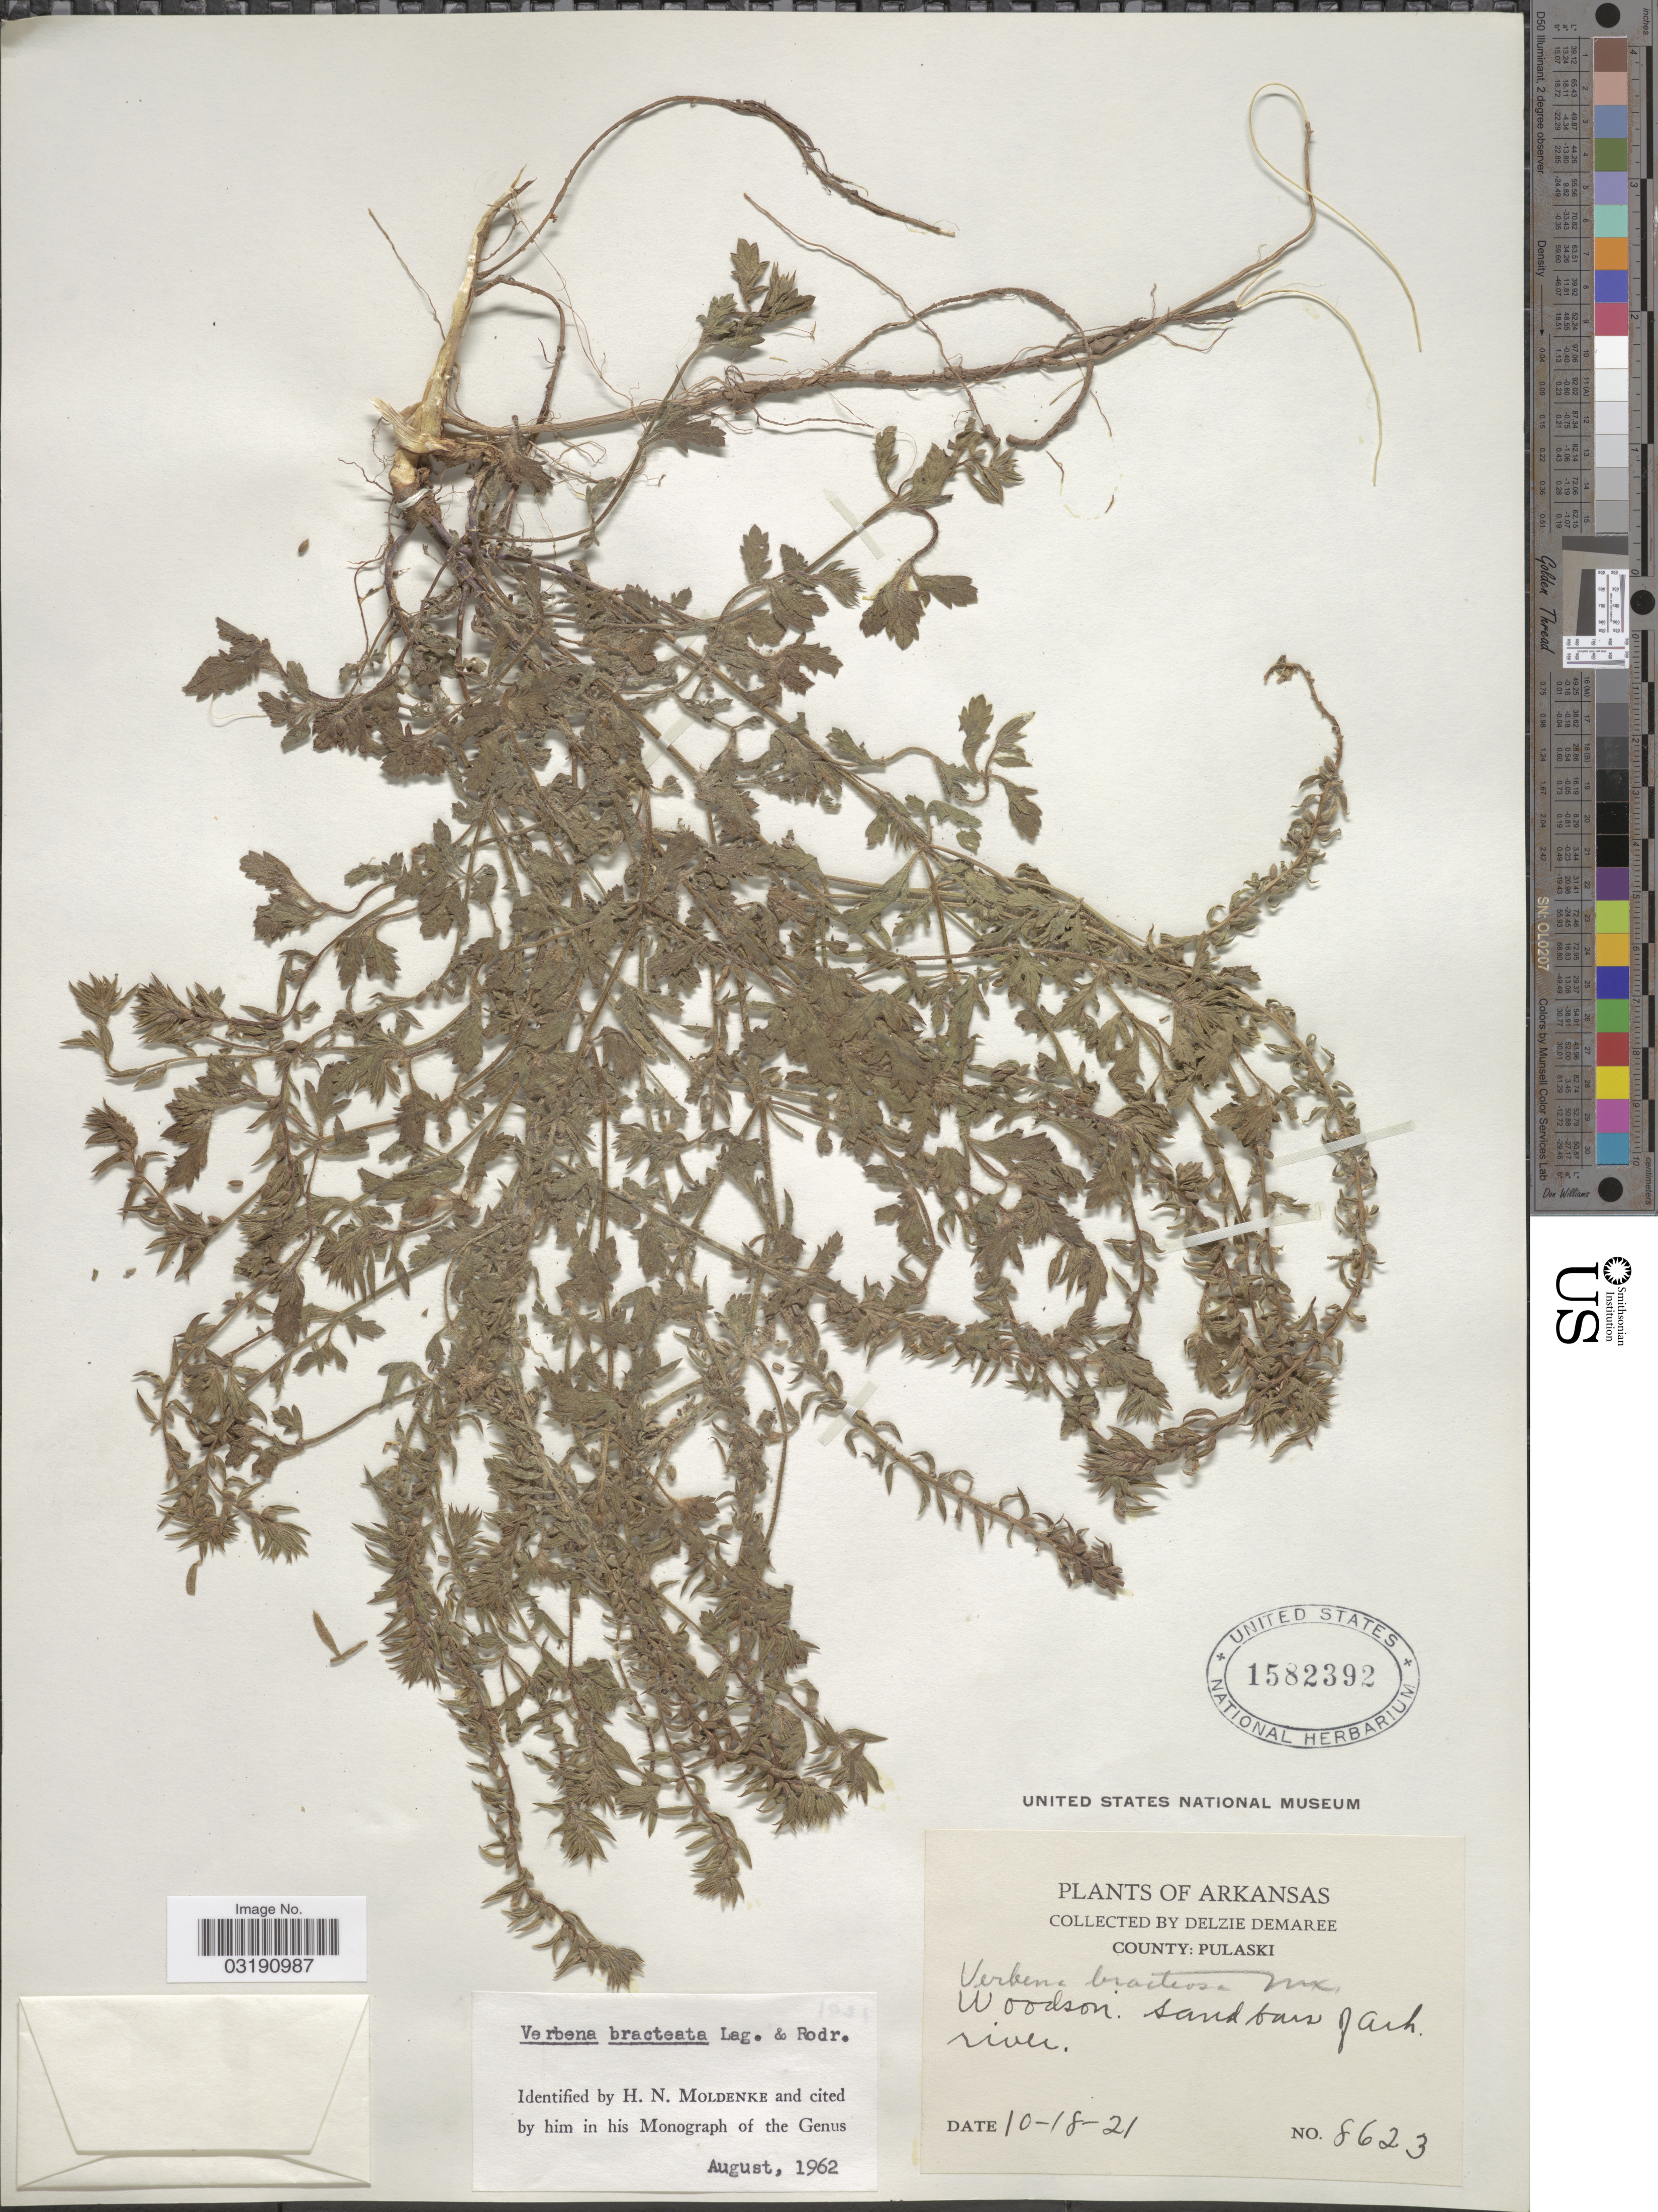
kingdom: Plantae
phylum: Tracheophyta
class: Magnoliopsida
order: Lamiales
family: Verbenaceae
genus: Verbena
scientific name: Verbena bracteata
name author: Cav. ex Lag. & Rodr.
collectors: D. Demaree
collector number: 8623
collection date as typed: Transcribed d/m/y: 18/10/21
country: United States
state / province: Arkansas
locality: County: Pulaski. Woodson. Sandbars of Ark. river.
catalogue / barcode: US 1582392